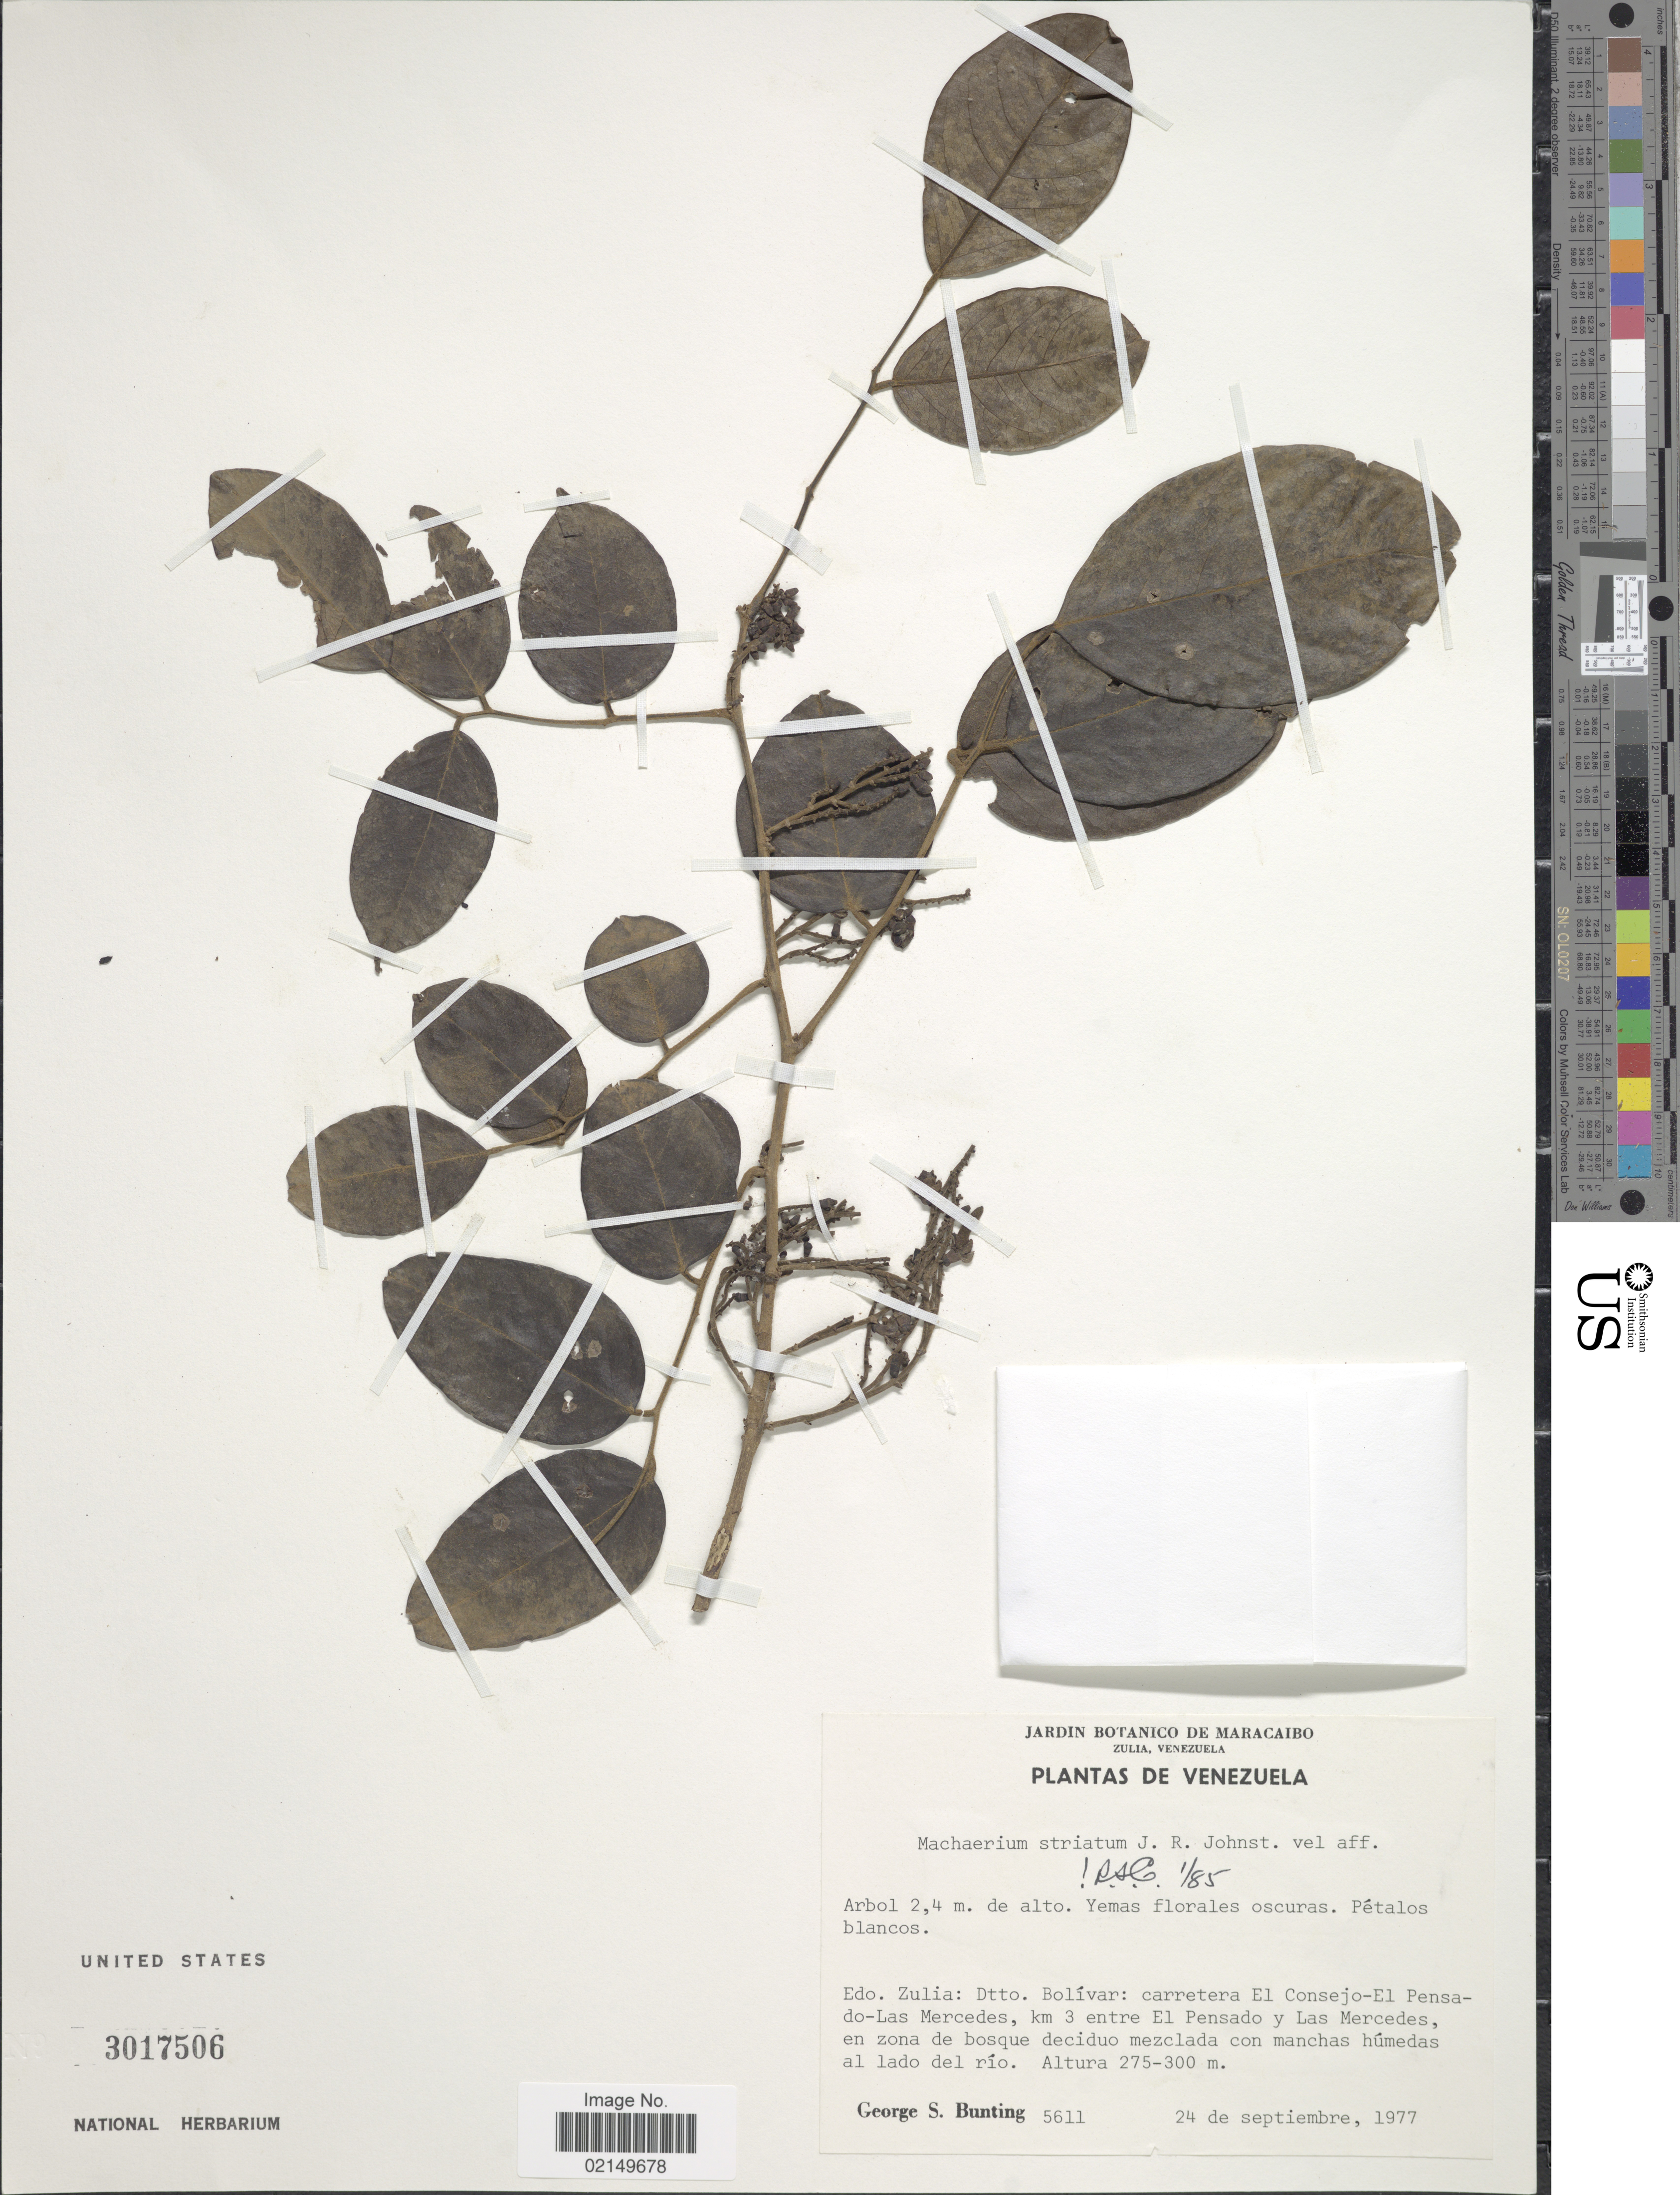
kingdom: Plantae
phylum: Tracheophyta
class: Magnoliopsida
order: Fabales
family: Fabaceae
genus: Machaerium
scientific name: Machaerium striatum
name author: J.R. Johnst.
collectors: G. S. Bunting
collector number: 5611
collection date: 1977-09-24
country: Venezuela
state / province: Zulia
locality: Edo. Zulia: Dtto. Bolivar: carretera El Consejo-El Pensado-Las Mercedes, km 3 entre El Pensado y Las Mercedes, en zona de bosque deciduo mezclada con manchas humedas al lado del rio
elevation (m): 275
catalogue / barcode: US 3017506